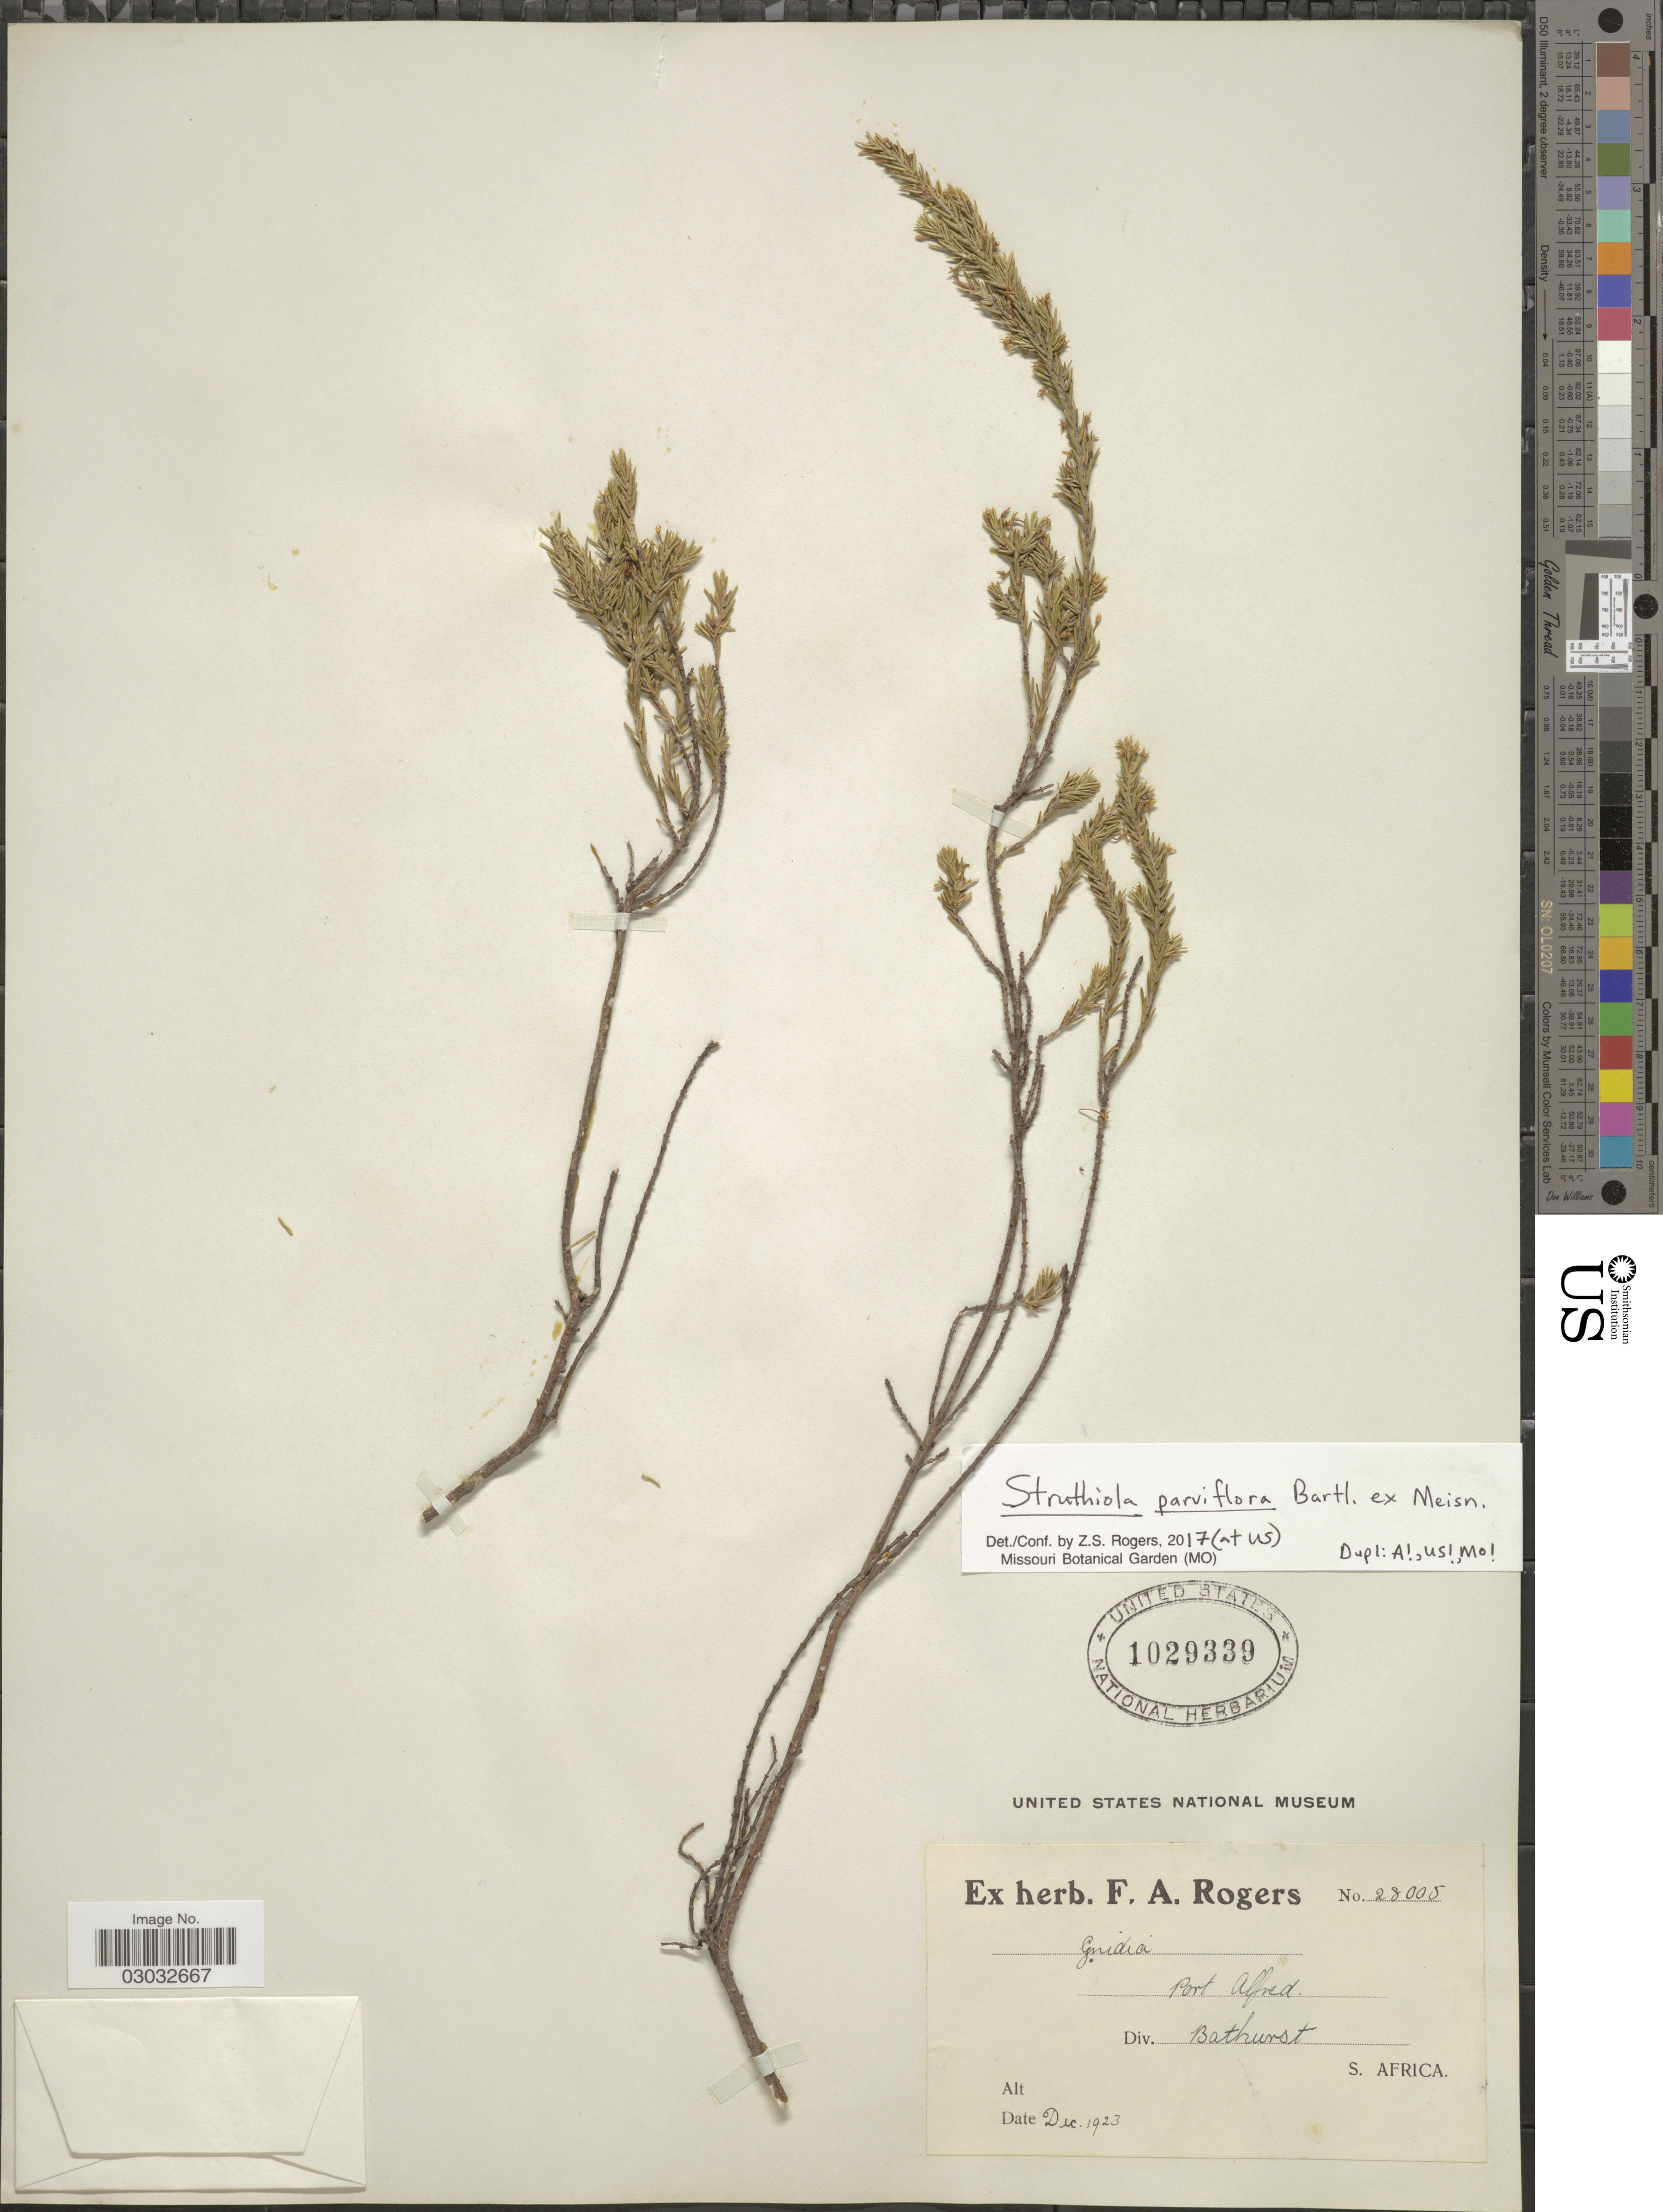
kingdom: Plantae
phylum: Tracheophyta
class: Magnoliopsida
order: Malvales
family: Thymelaeaceae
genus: Struthiola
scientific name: Struthiola parviflora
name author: Bartl. ex Meisn.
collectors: ex herb. F. A. Rogers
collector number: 28005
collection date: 1923-12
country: South Africa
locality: Port Alfred. Div. Bathurst. S. Africa.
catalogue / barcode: US 1029339